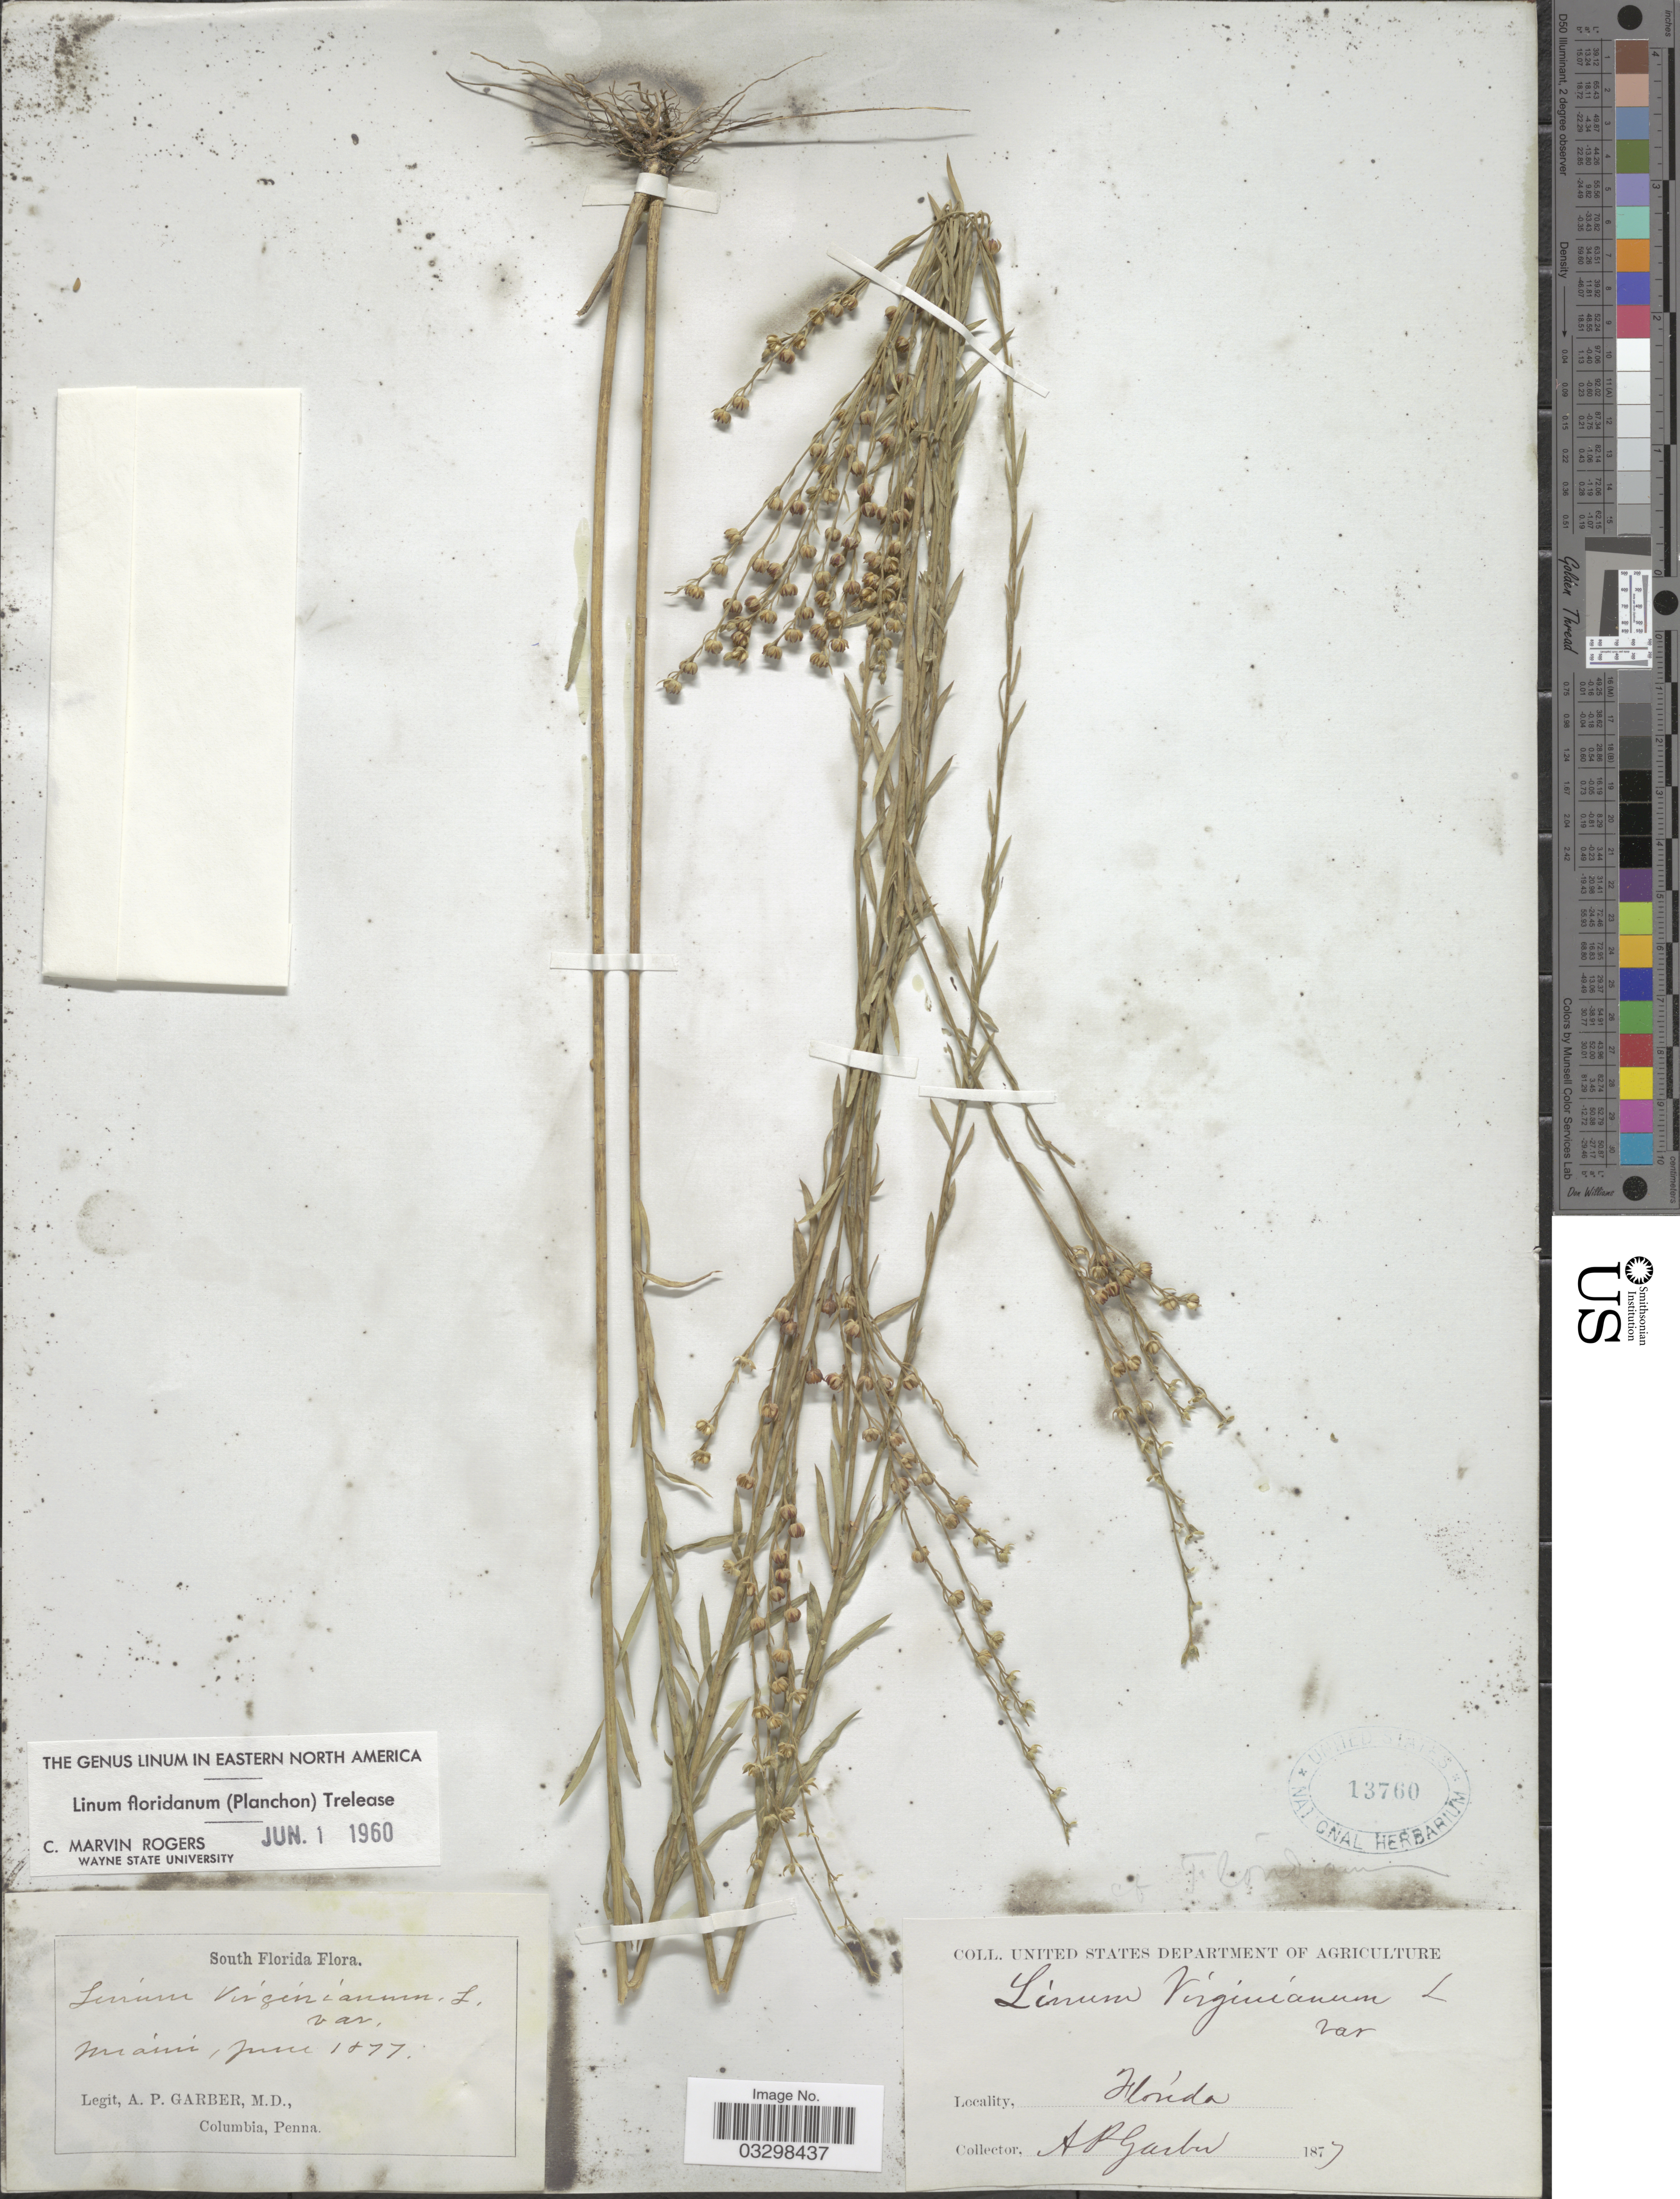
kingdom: Plantae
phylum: Tracheophyta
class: Magnoliopsida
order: Malpighiales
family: Linaceae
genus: Linum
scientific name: Linum floridanum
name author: (Planch.) Trel.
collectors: A. P. Garber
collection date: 1877-06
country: United States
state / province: Florida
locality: South Florida. Miami.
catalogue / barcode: US 13760